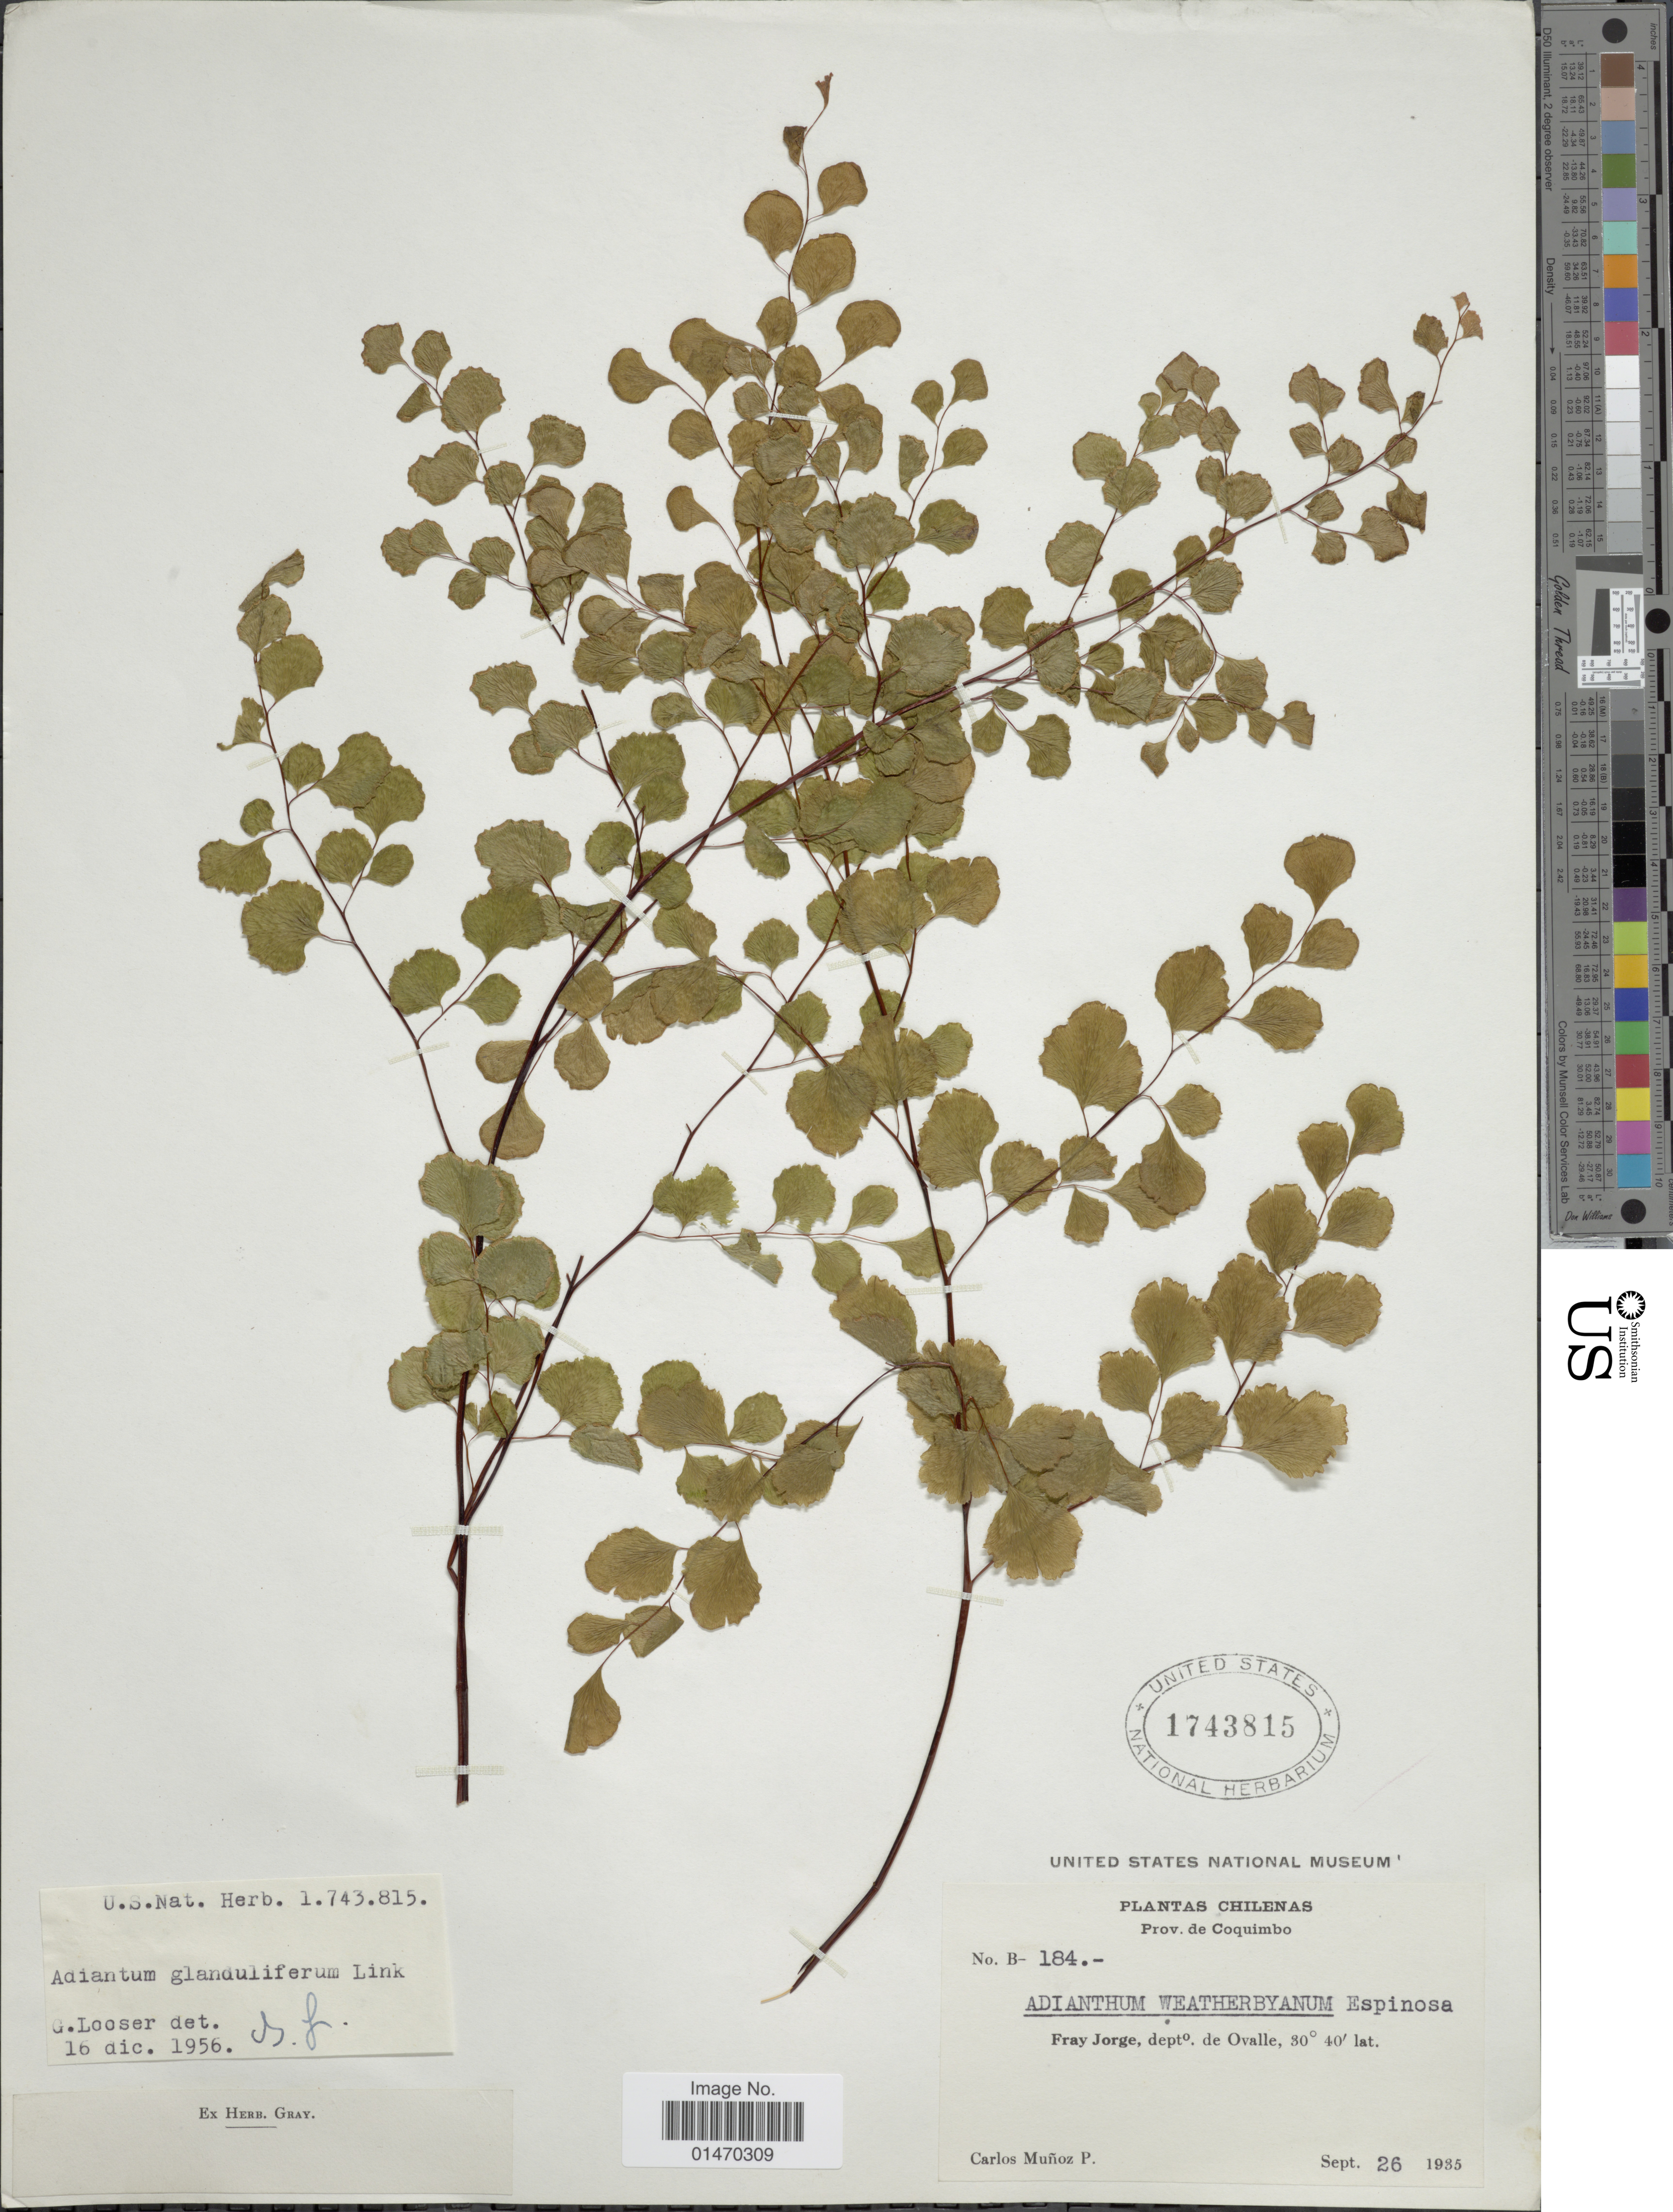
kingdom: Plantae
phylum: Tracheophyta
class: Polypodiopsida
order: Polypodiales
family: Pteridaceae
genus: Adiantum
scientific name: Adiantum glanduliferum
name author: Link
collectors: C. Muñoz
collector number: B-184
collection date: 1935-09-26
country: Chile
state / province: Coquimbo (IV)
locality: Fray Jorge, depto. de Ovalle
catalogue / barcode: US 1743815